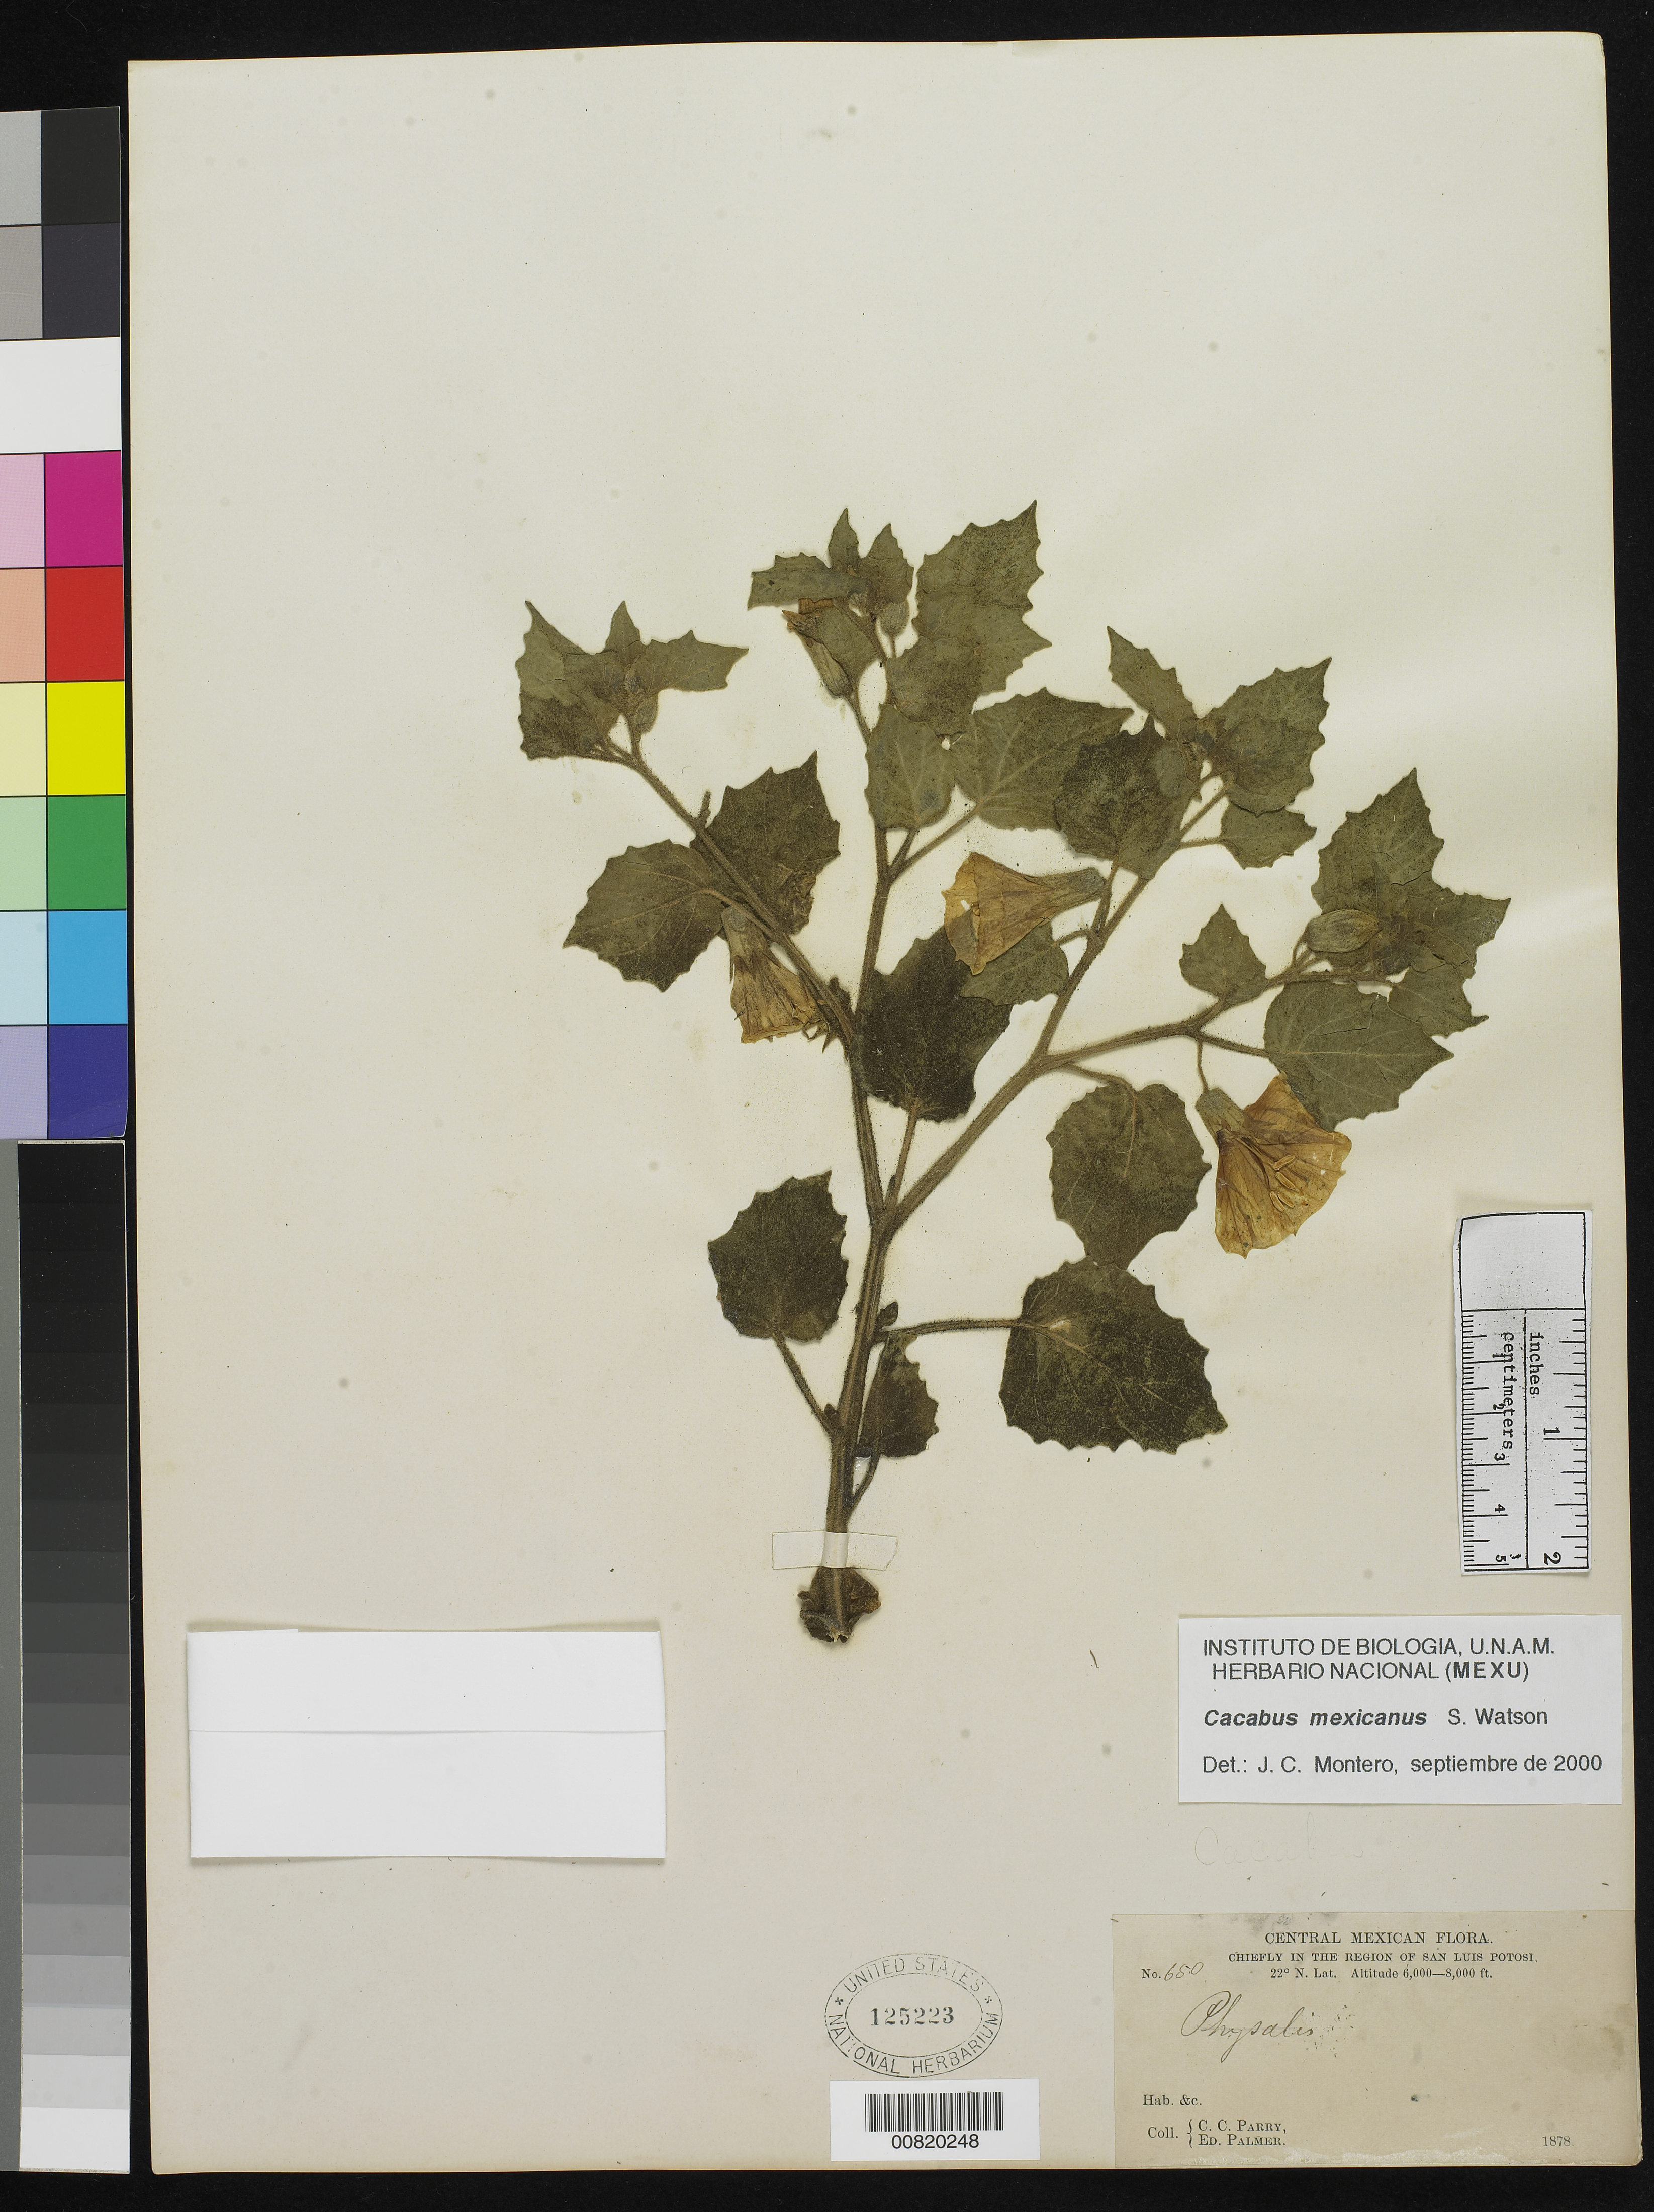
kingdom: Plantae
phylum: Tracheophyta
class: Magnoliopsida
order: Solanales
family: Solanaceae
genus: Cacabus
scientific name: Cacabus mexicanus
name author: S. Watson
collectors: C. C. Parry & E. Palmer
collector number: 650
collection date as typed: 1878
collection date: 1878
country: Mexico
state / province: San Luis Potosí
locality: Chiefly in the region of San Luis Potosí.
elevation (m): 1829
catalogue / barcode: US 125223